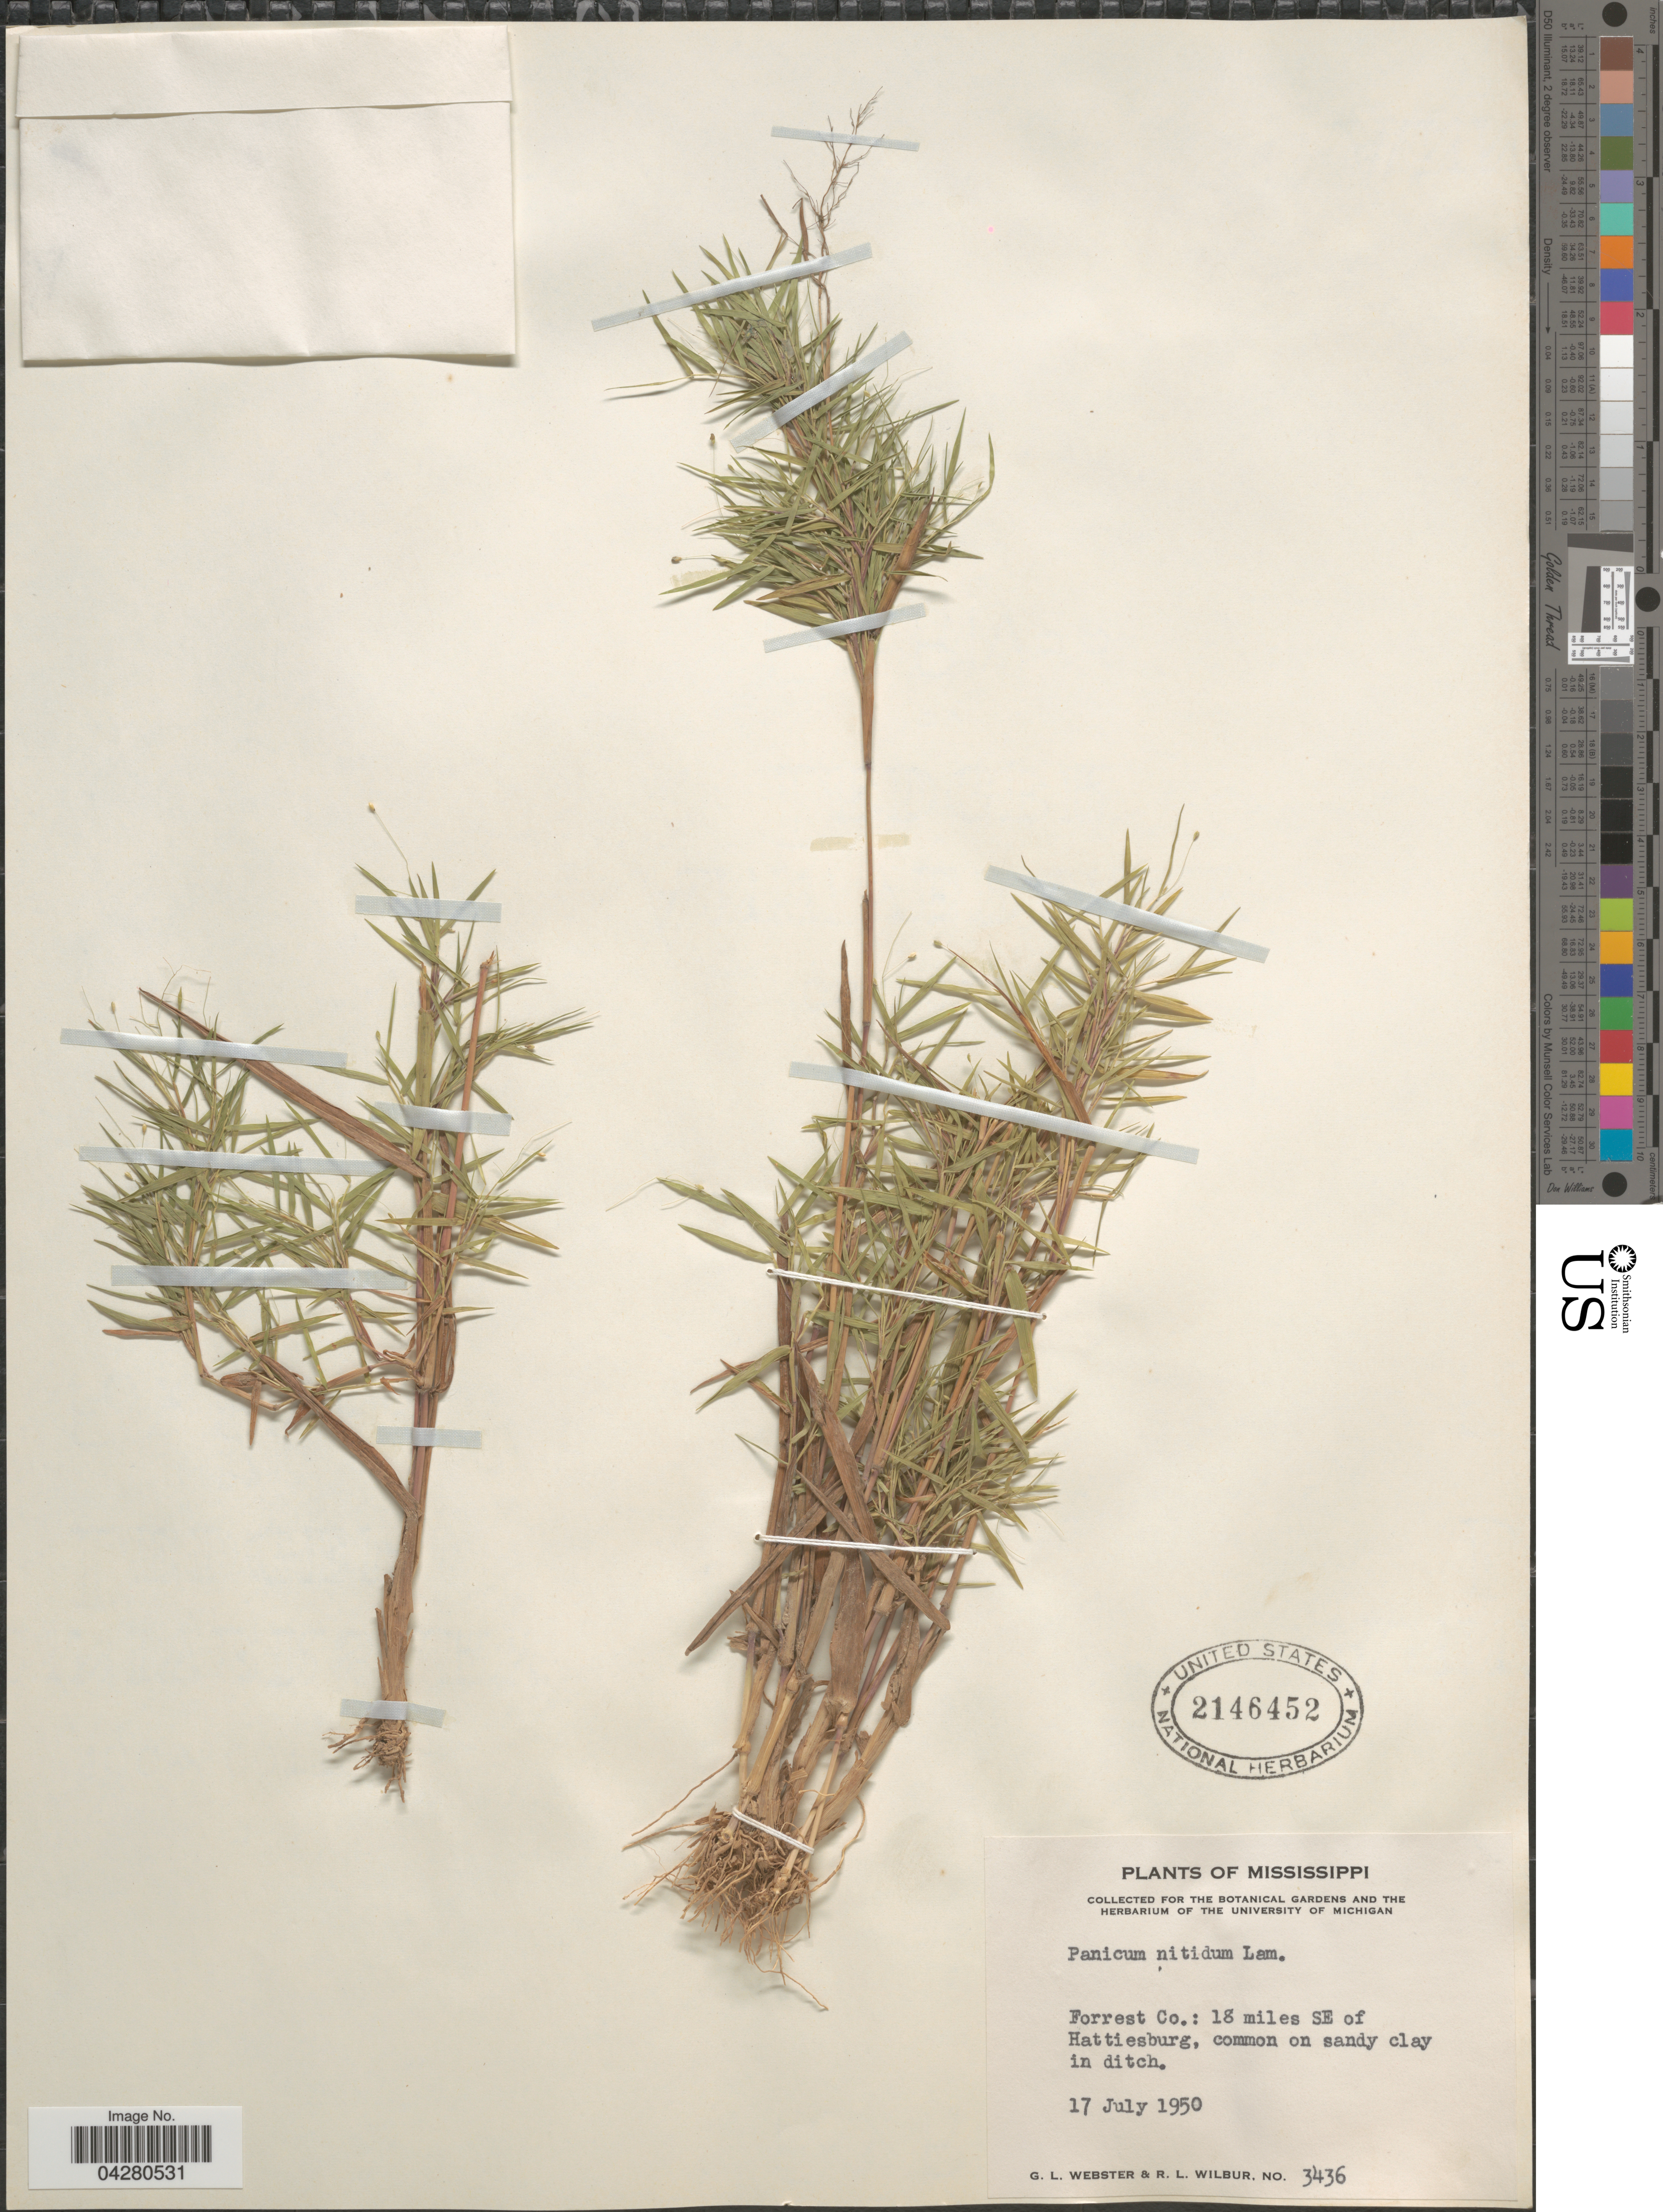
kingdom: Plantae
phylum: Tracheophyta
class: Liliopsida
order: Poales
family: Poaceae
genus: Dichanthelium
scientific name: Dichanthelium dichotomum var. dichotomum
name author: (L.) Gould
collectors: G. L. Webster & R. L. Wilbur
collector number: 3436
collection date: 1950-07-17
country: United States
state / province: Mississippi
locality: Forrest Co.: 18 miles SE of Hattiesburg, common on sandy clay in ditch.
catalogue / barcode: US 2146452